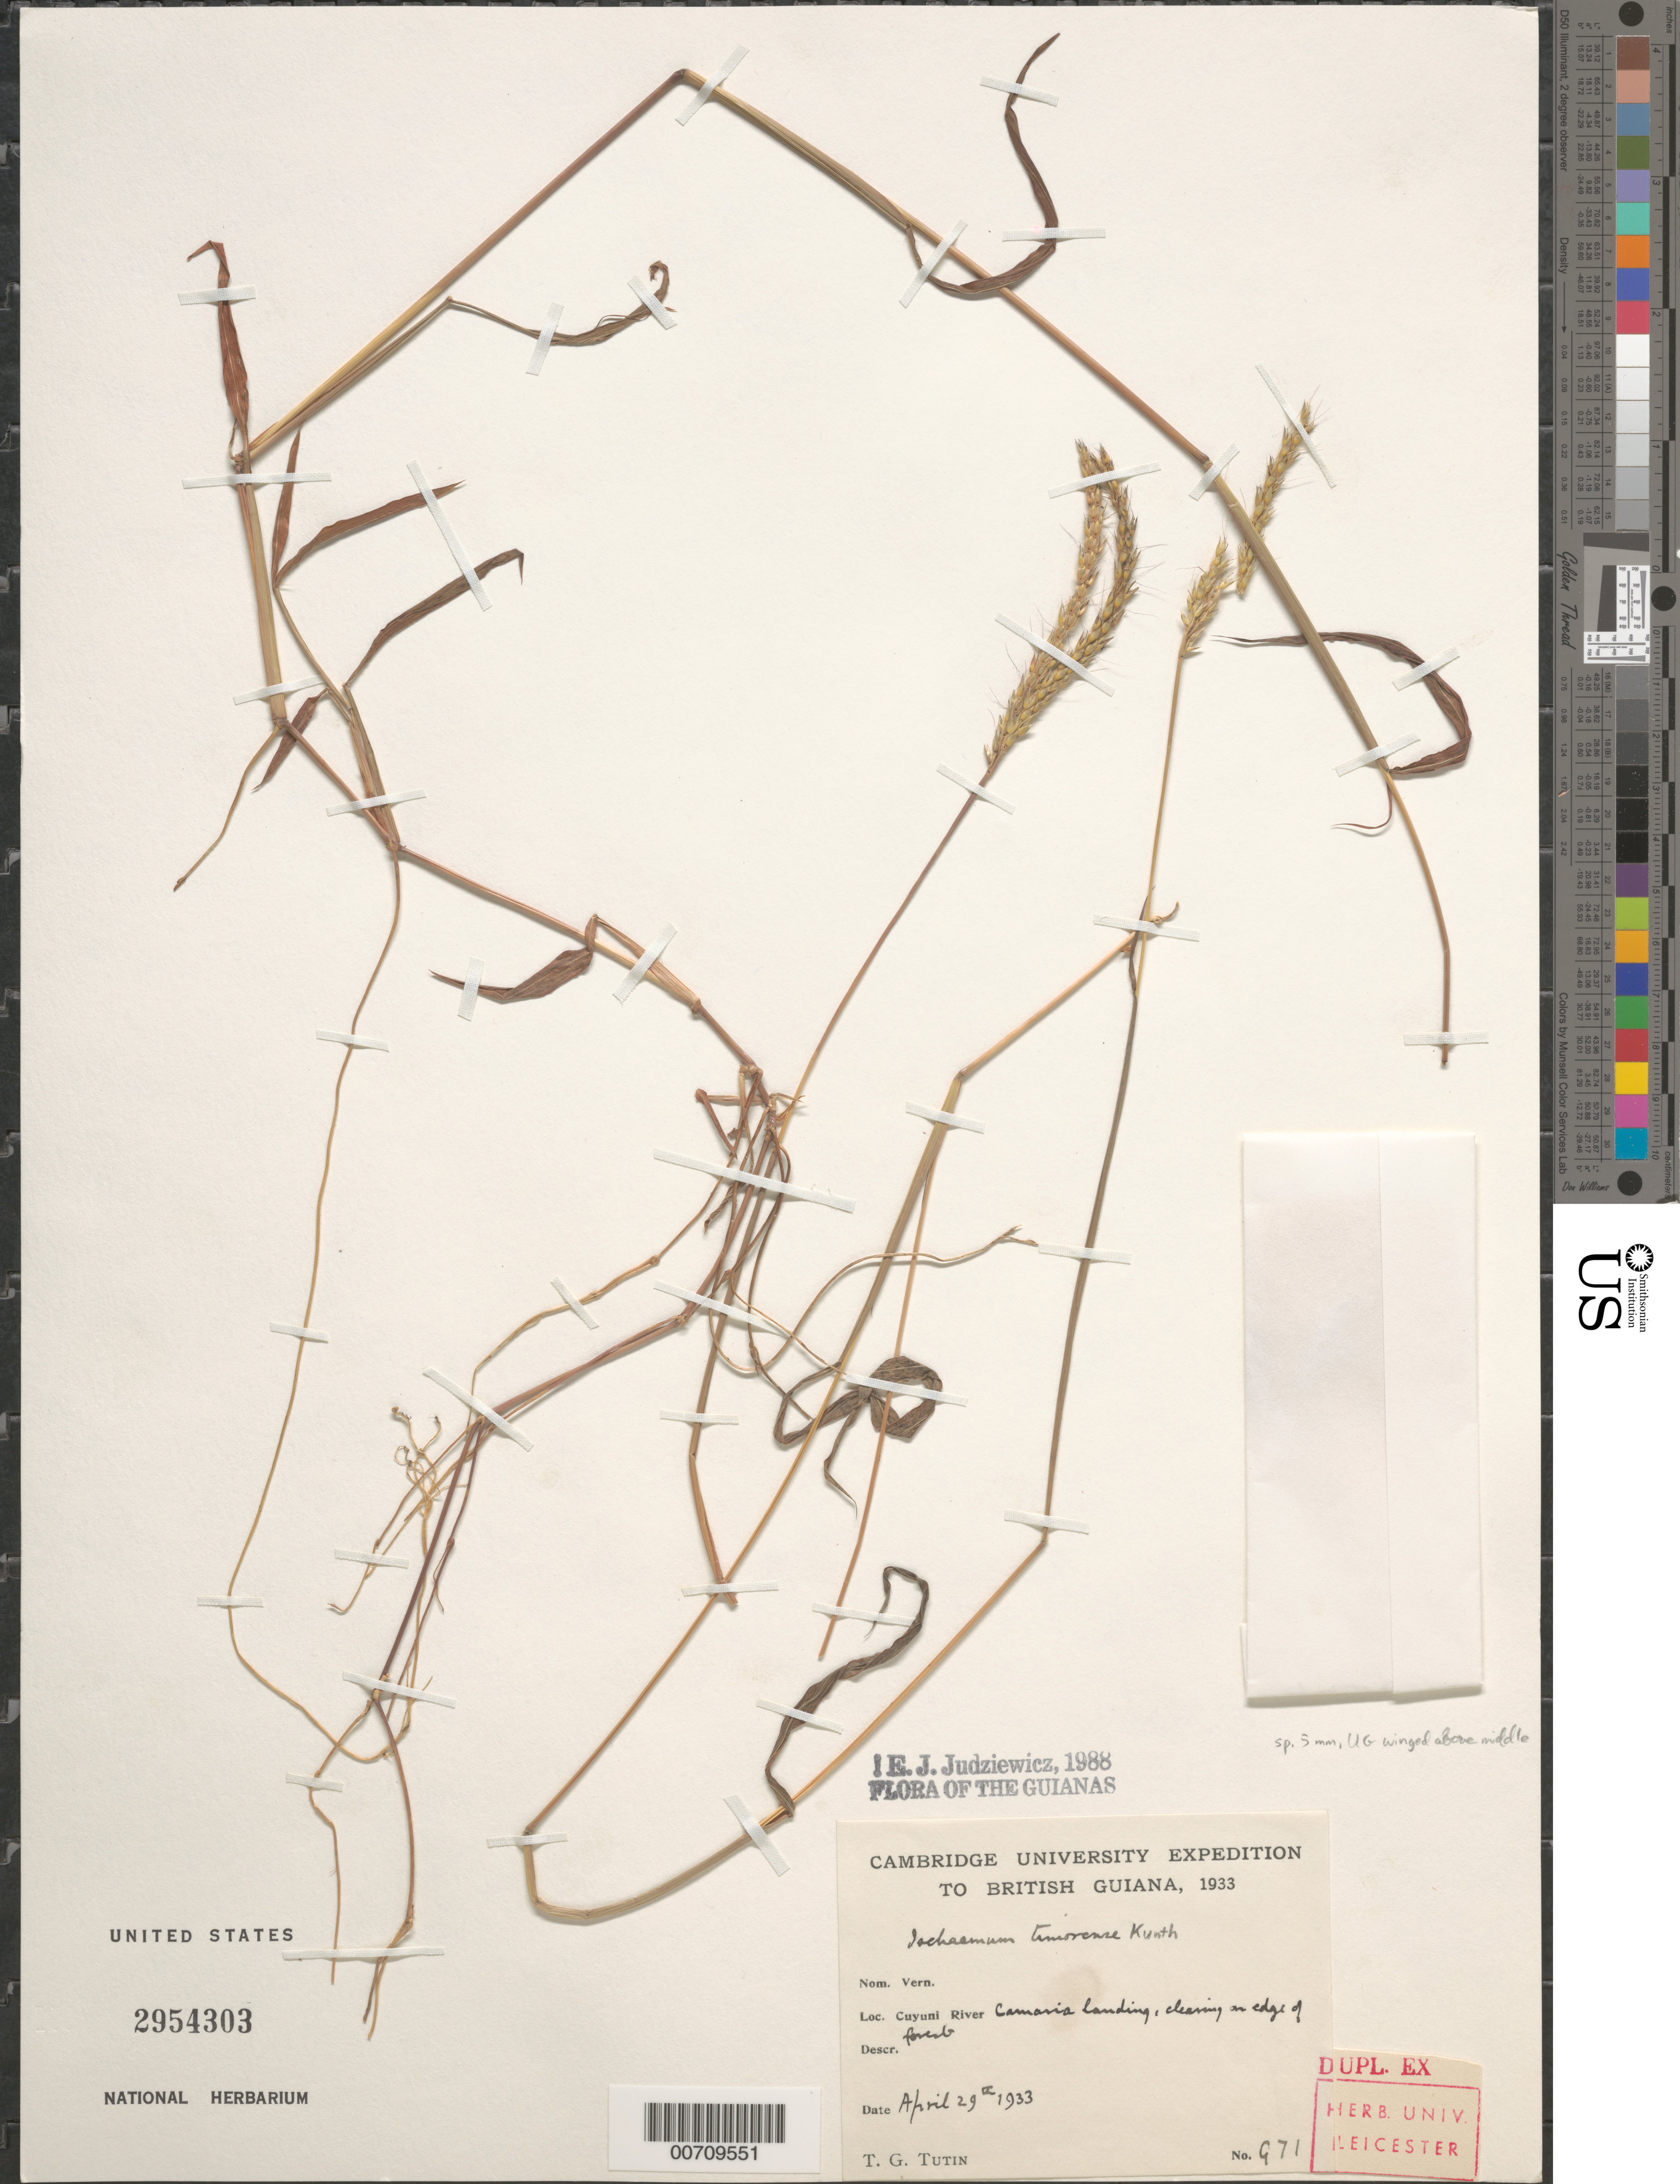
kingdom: Plantae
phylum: Tracheophyta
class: Liliopsida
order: Poales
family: Poaceae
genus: Ischaemum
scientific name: Ischaemum timorense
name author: Kunth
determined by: Judziewicz, E. J.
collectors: T. G. Tutin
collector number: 971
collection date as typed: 29-Apr-33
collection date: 1933-04-29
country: Guyana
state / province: Cuyuni-Mazaruni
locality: Cuyuni R., Camaria Landing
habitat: Clearing on edge of river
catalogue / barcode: US 2954303